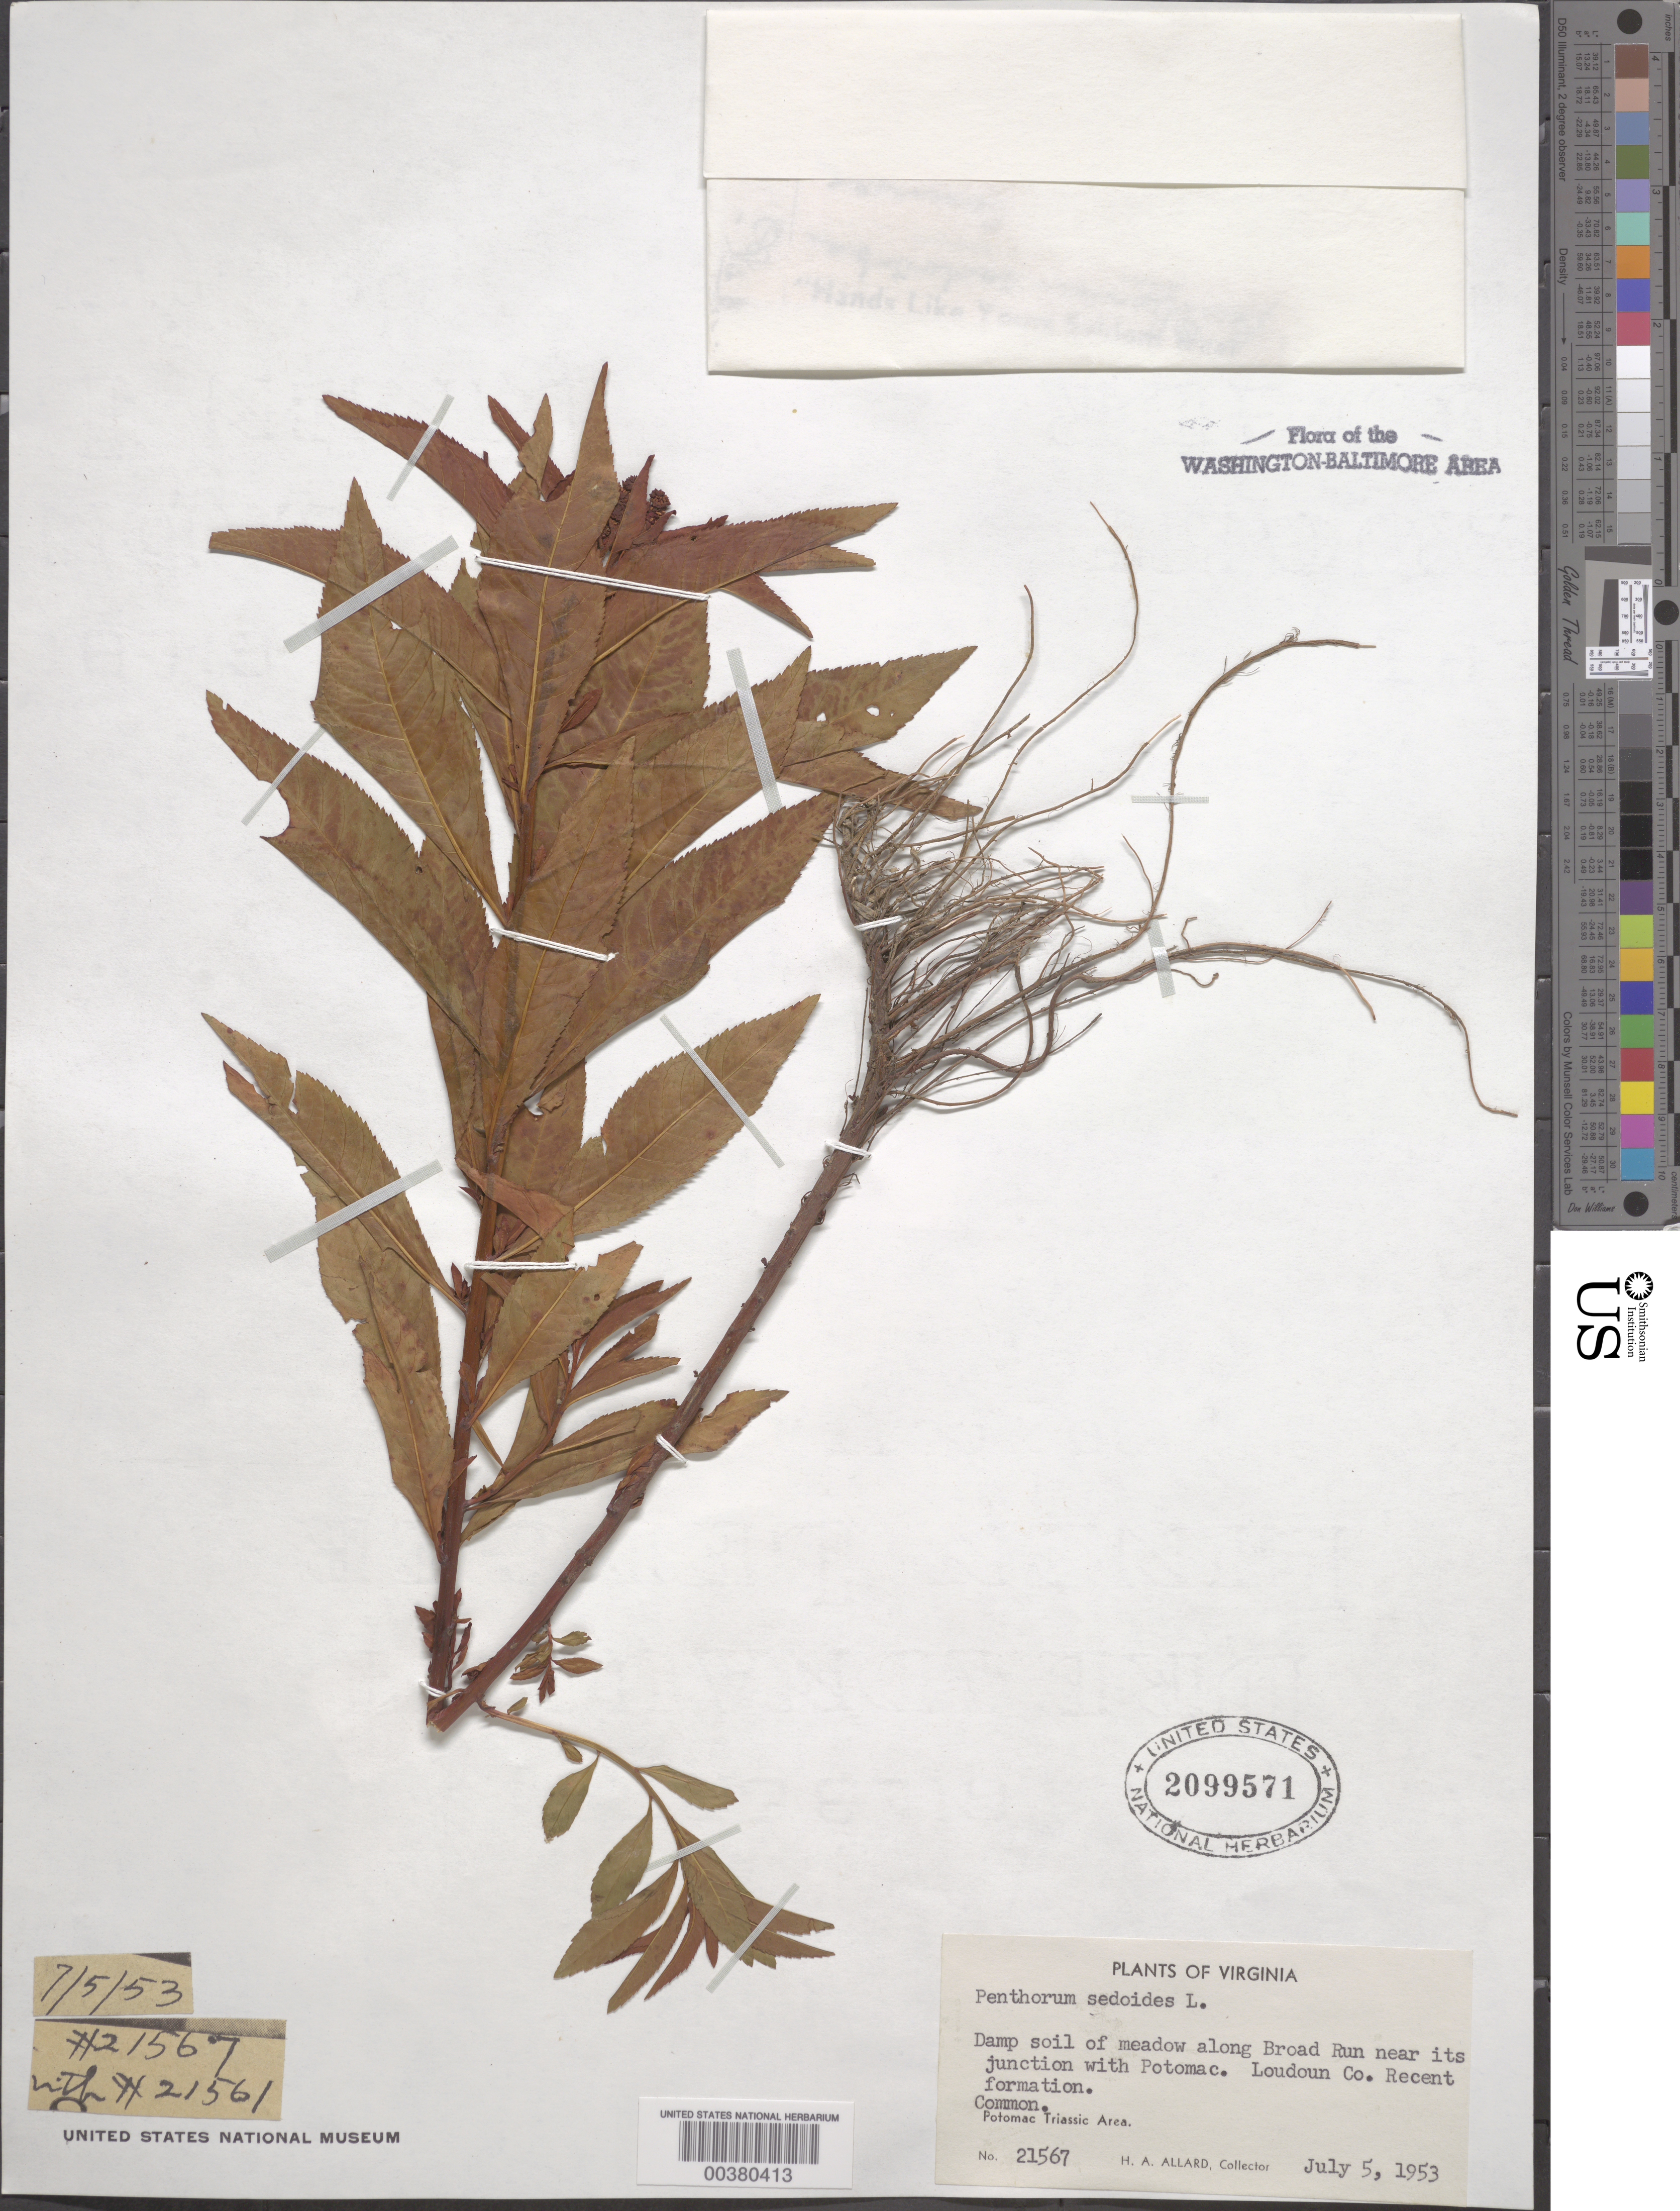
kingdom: Plantae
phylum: Tracheophyta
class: Magnoliopsida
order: Saxifragales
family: Penthoraceae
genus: Penthorum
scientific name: Penthorum sedoides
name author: L.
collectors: H. A. Allard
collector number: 21567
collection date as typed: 05 Jul 1953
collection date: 1953-07-05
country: United States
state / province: Virginia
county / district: Loudoun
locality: Broad Run near junction with Potomac C. & O. Canal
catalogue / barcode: US 2099571